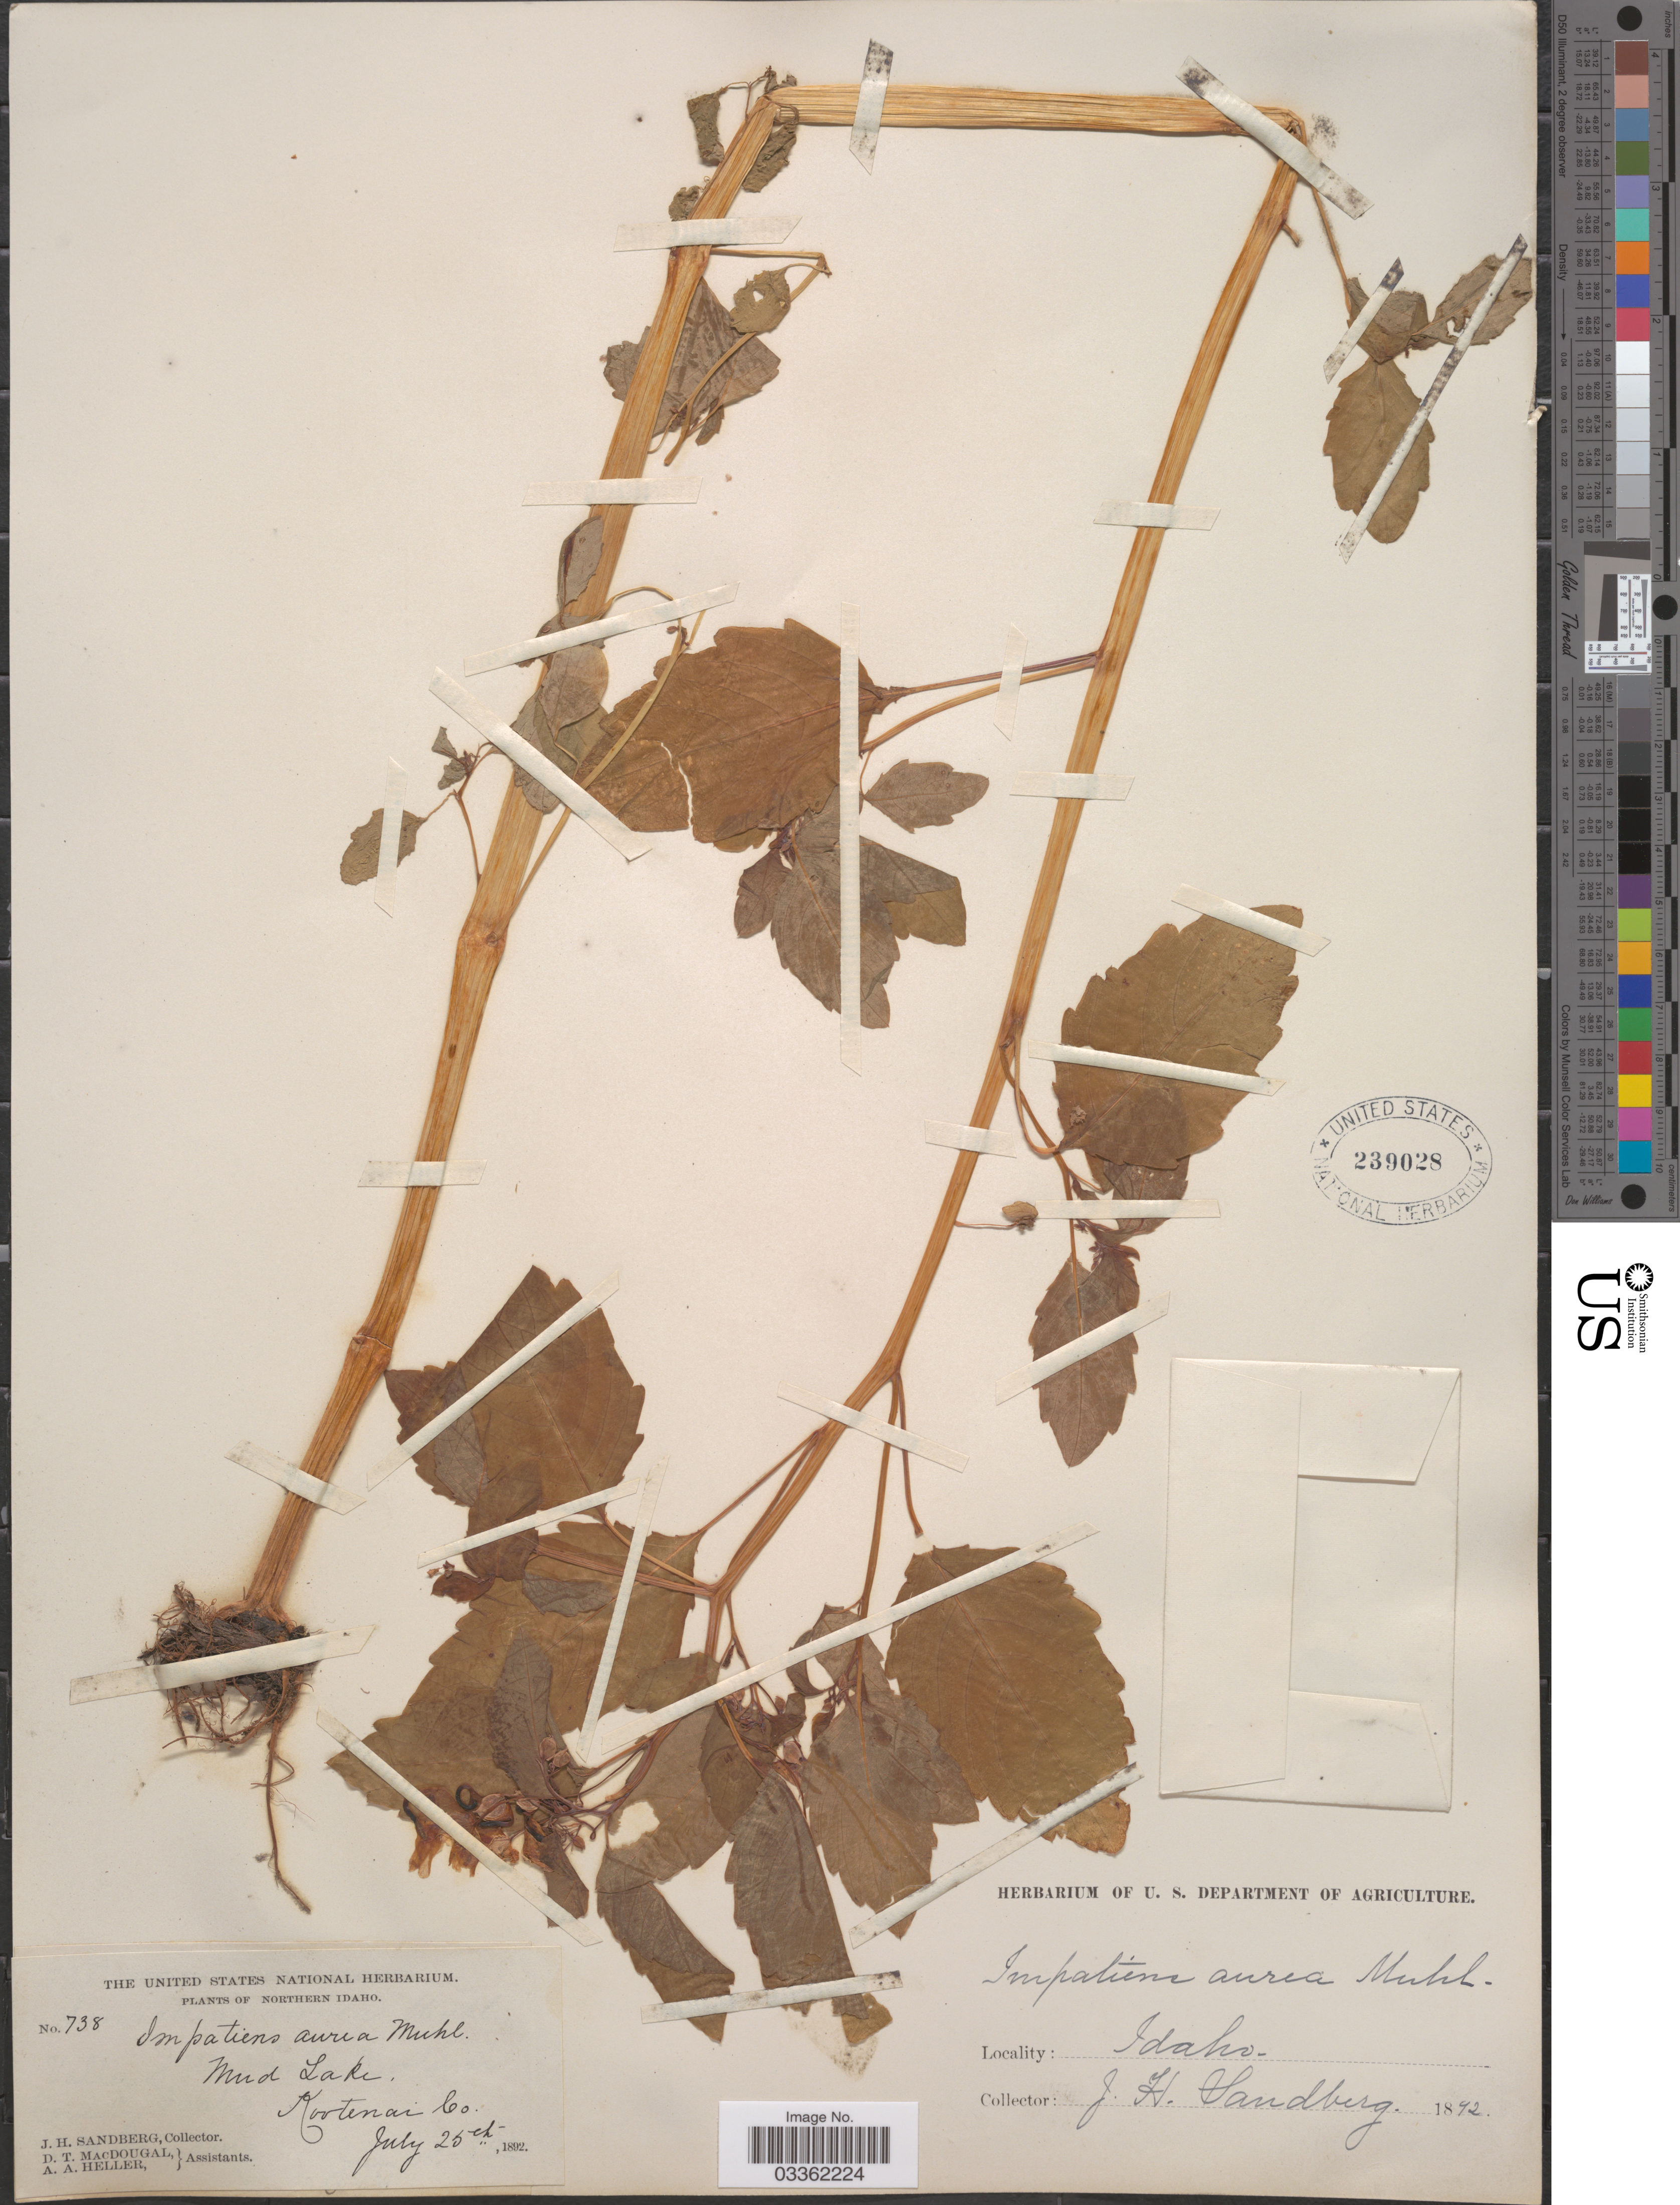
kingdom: Plantae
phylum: Tracheophyta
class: Magnoliopsida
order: Ericales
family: Balsaminaceae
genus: Impatiens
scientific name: Impatiens acaulis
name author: Arn.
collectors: J. H. Sandberg, D. T. MacDougal & A. A. Heller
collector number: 738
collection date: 1892-07-25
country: United States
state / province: Idaho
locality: Northern Idaho, Mud Lake, Kootenai Co.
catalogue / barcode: US 239028